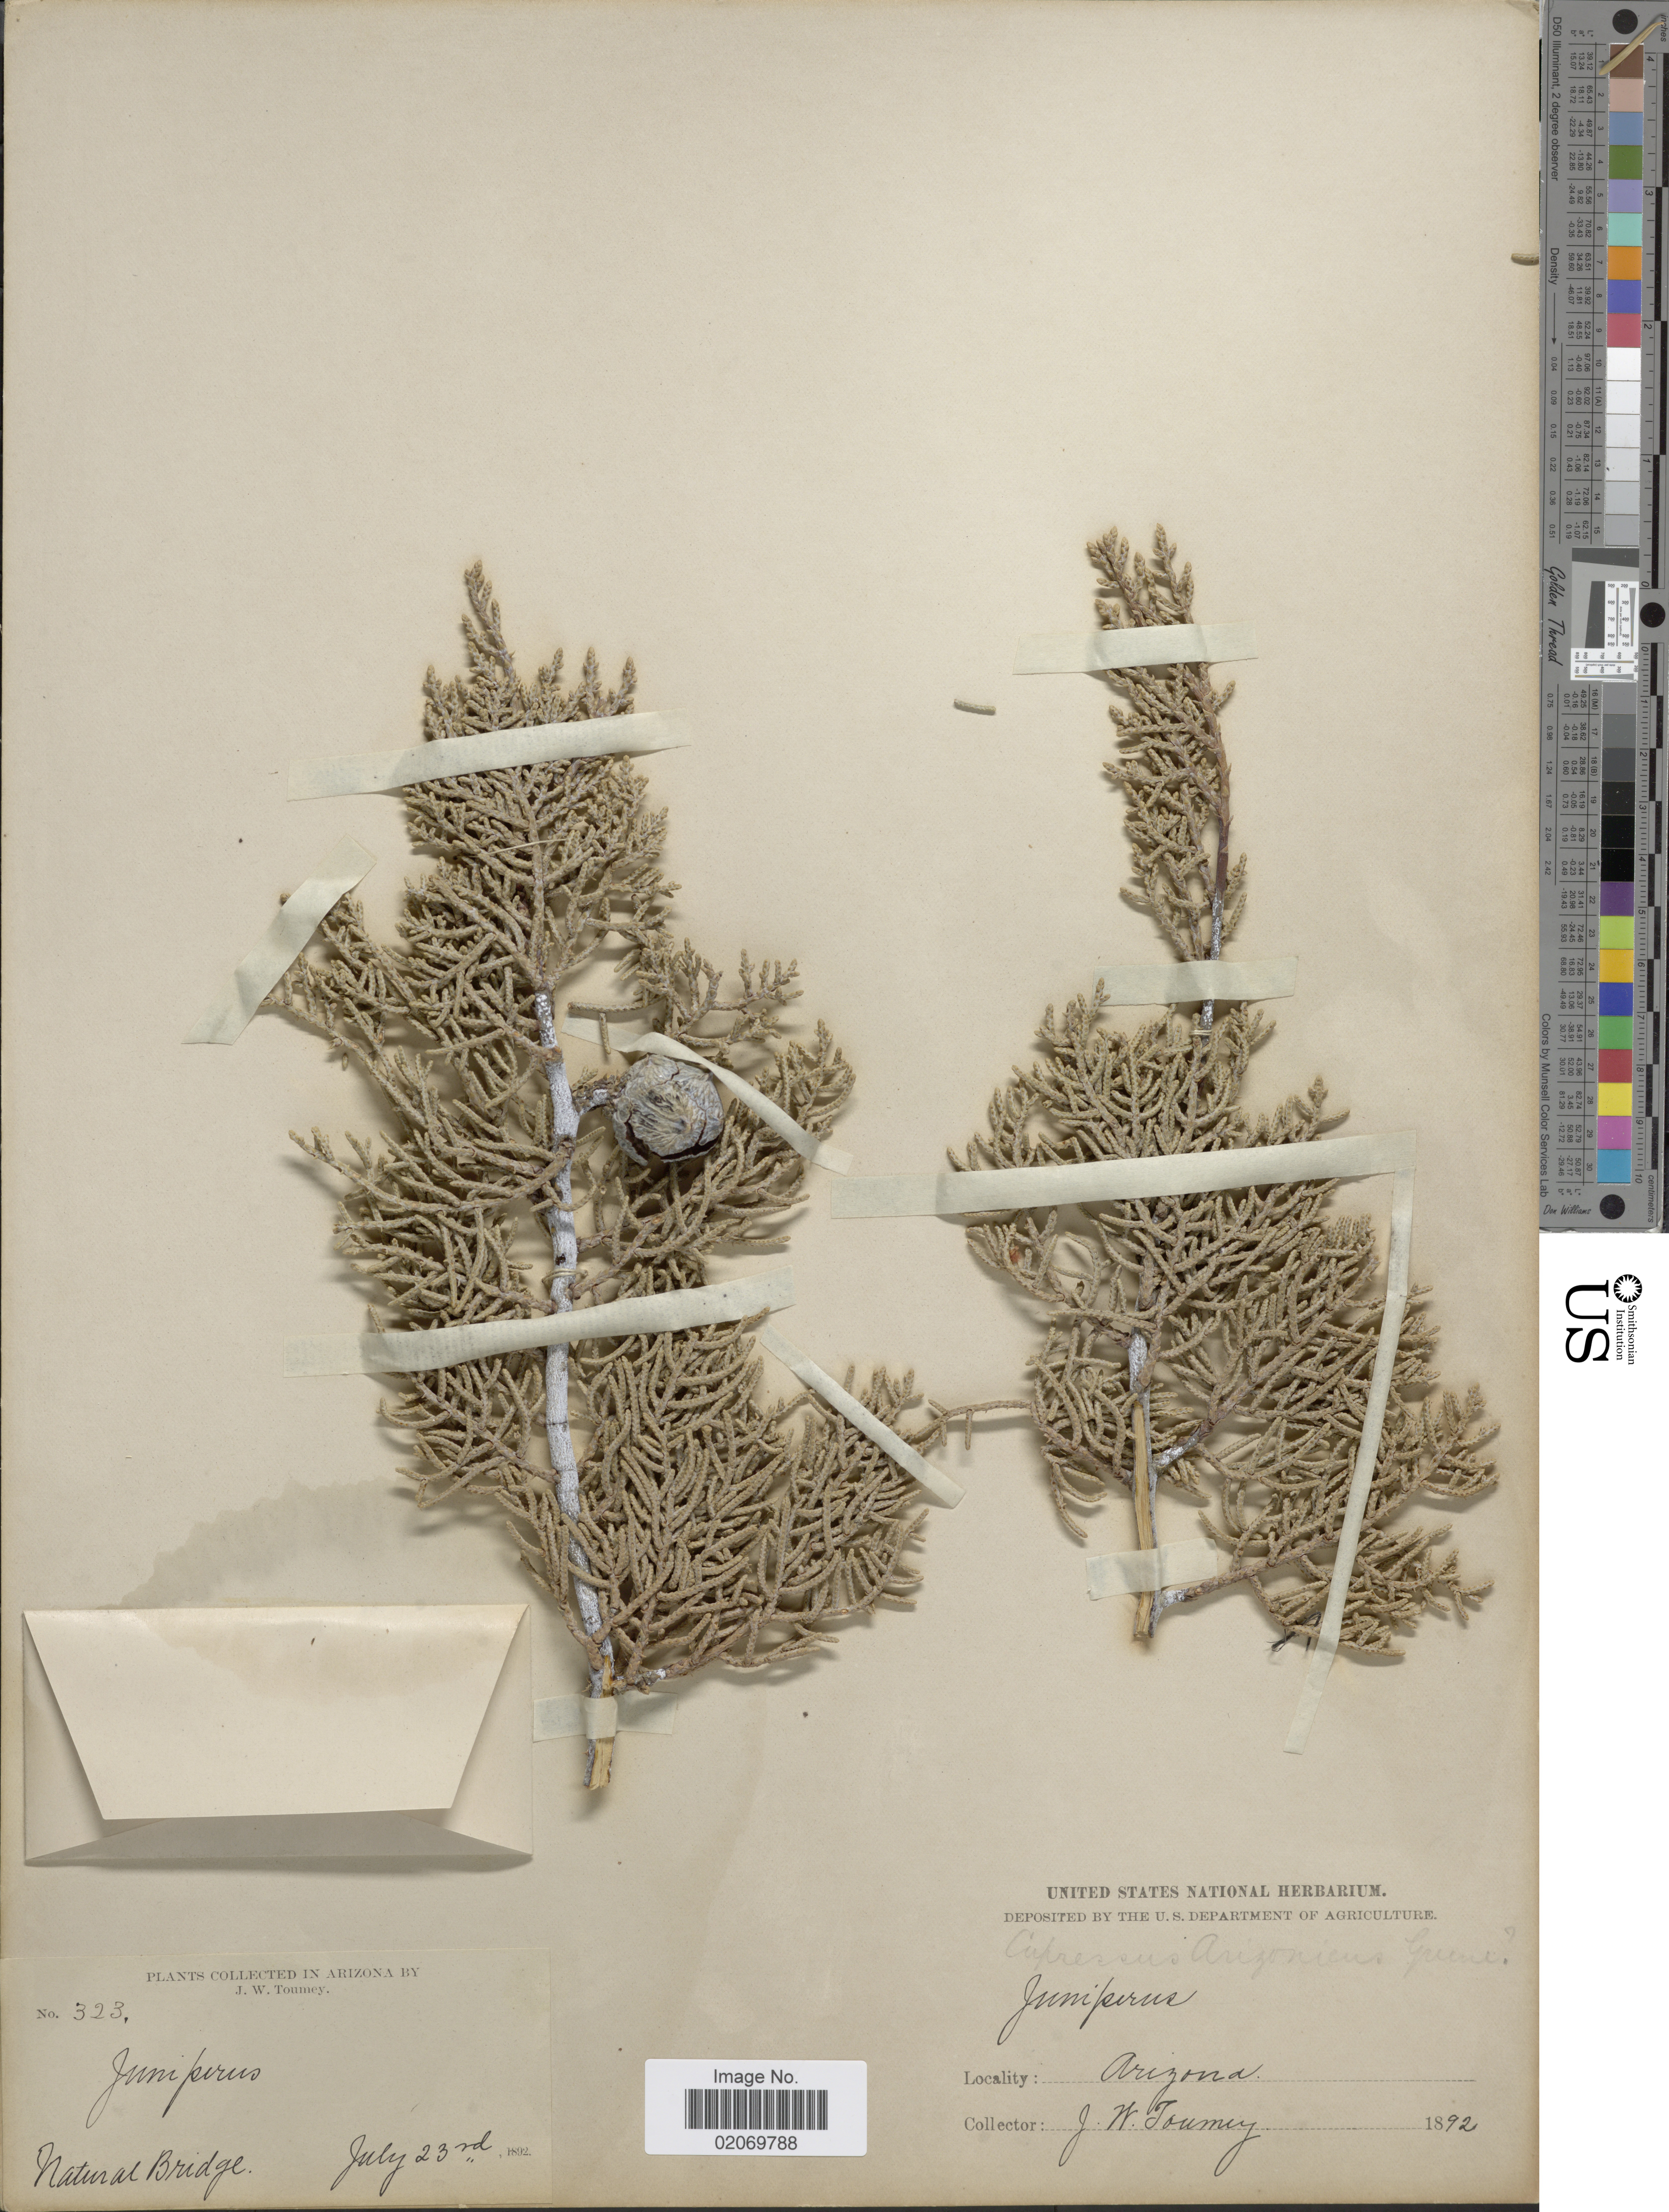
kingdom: Plantae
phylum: Tracheophyta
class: Pinopsida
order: Pinales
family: Cupressaceae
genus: Hesperocyparis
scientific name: Hesperocyparis arizonica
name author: (Greene) Bartel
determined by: (US) Smithsonian Institution - National Museum of Natural History - Department of Botany (UNITED STATES)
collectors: J. W. Toumey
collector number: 323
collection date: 1892-07-23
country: United States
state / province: Arizona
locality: Natural Bridge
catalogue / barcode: US 103077